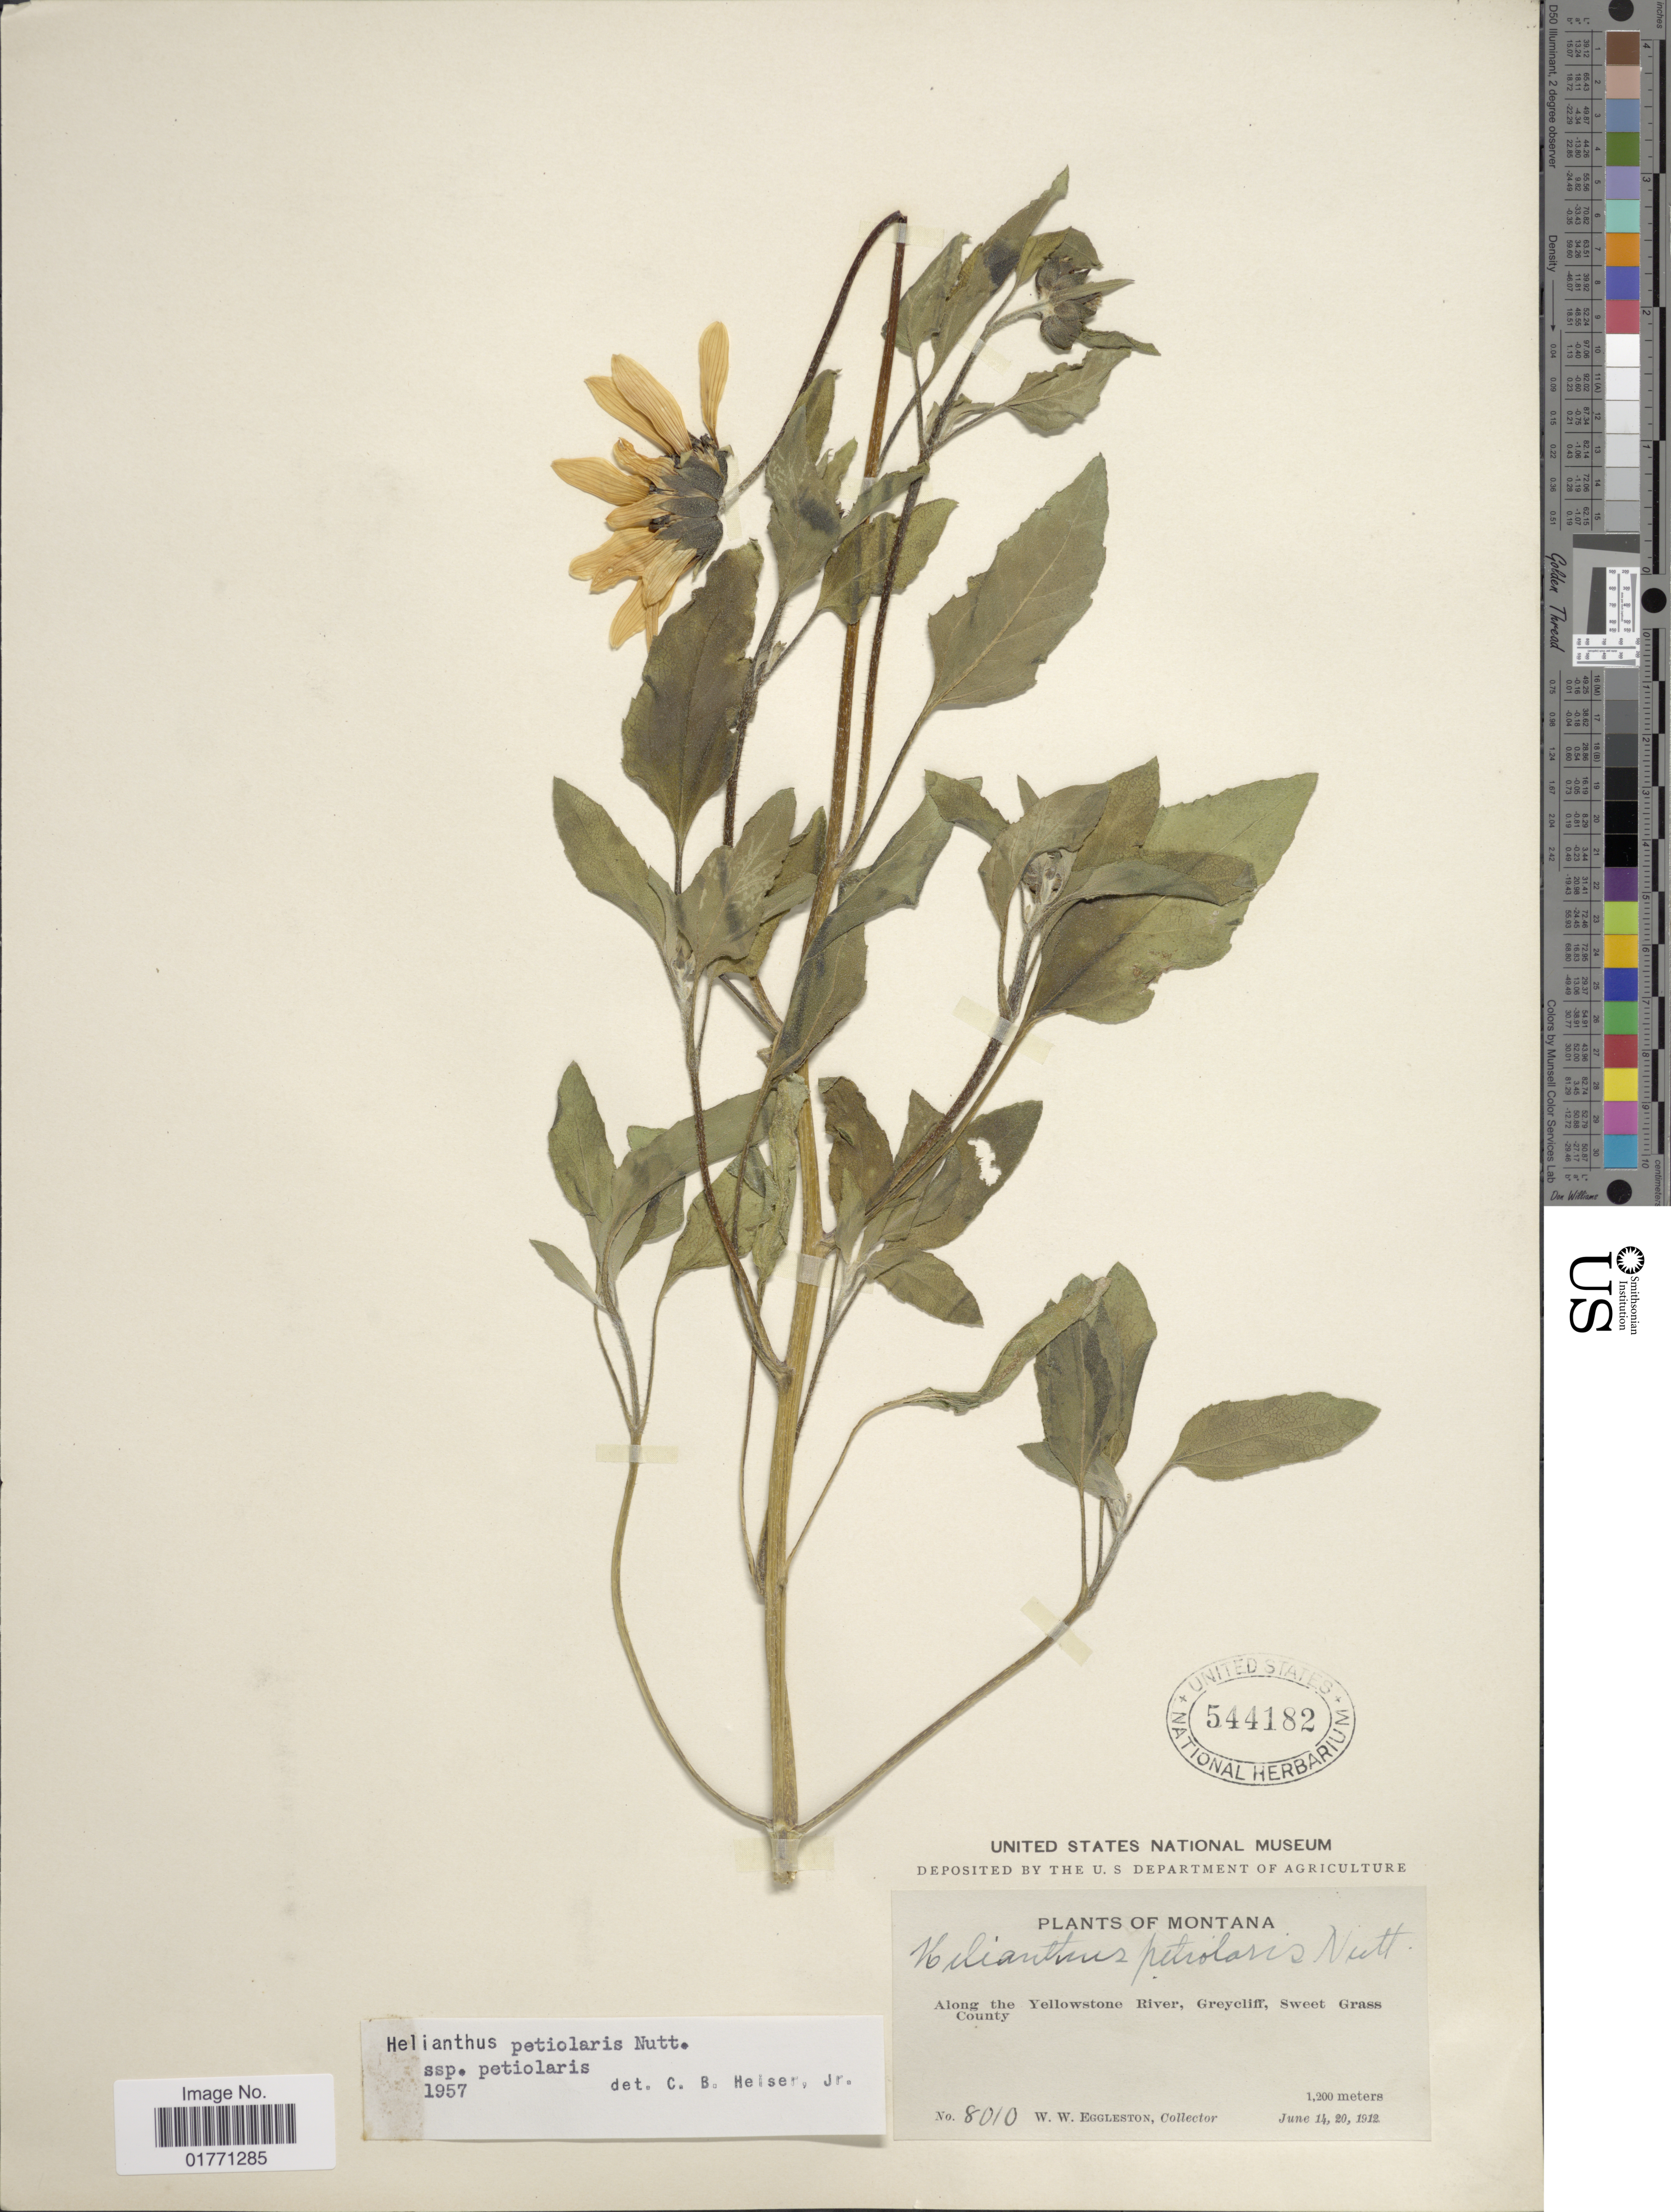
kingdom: Plantae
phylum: Tracheophyta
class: Magnoliopsida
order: Asterales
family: Asteraceae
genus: Helianthus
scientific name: Helianthus petiolaris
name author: Nutt.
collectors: W. W. Eggleston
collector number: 8010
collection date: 1912-06-14/1912-06-20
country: United States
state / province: Montana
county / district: Sweet Grass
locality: Along the Yellowstone River, Greycliff .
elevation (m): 1200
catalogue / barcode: US 544182